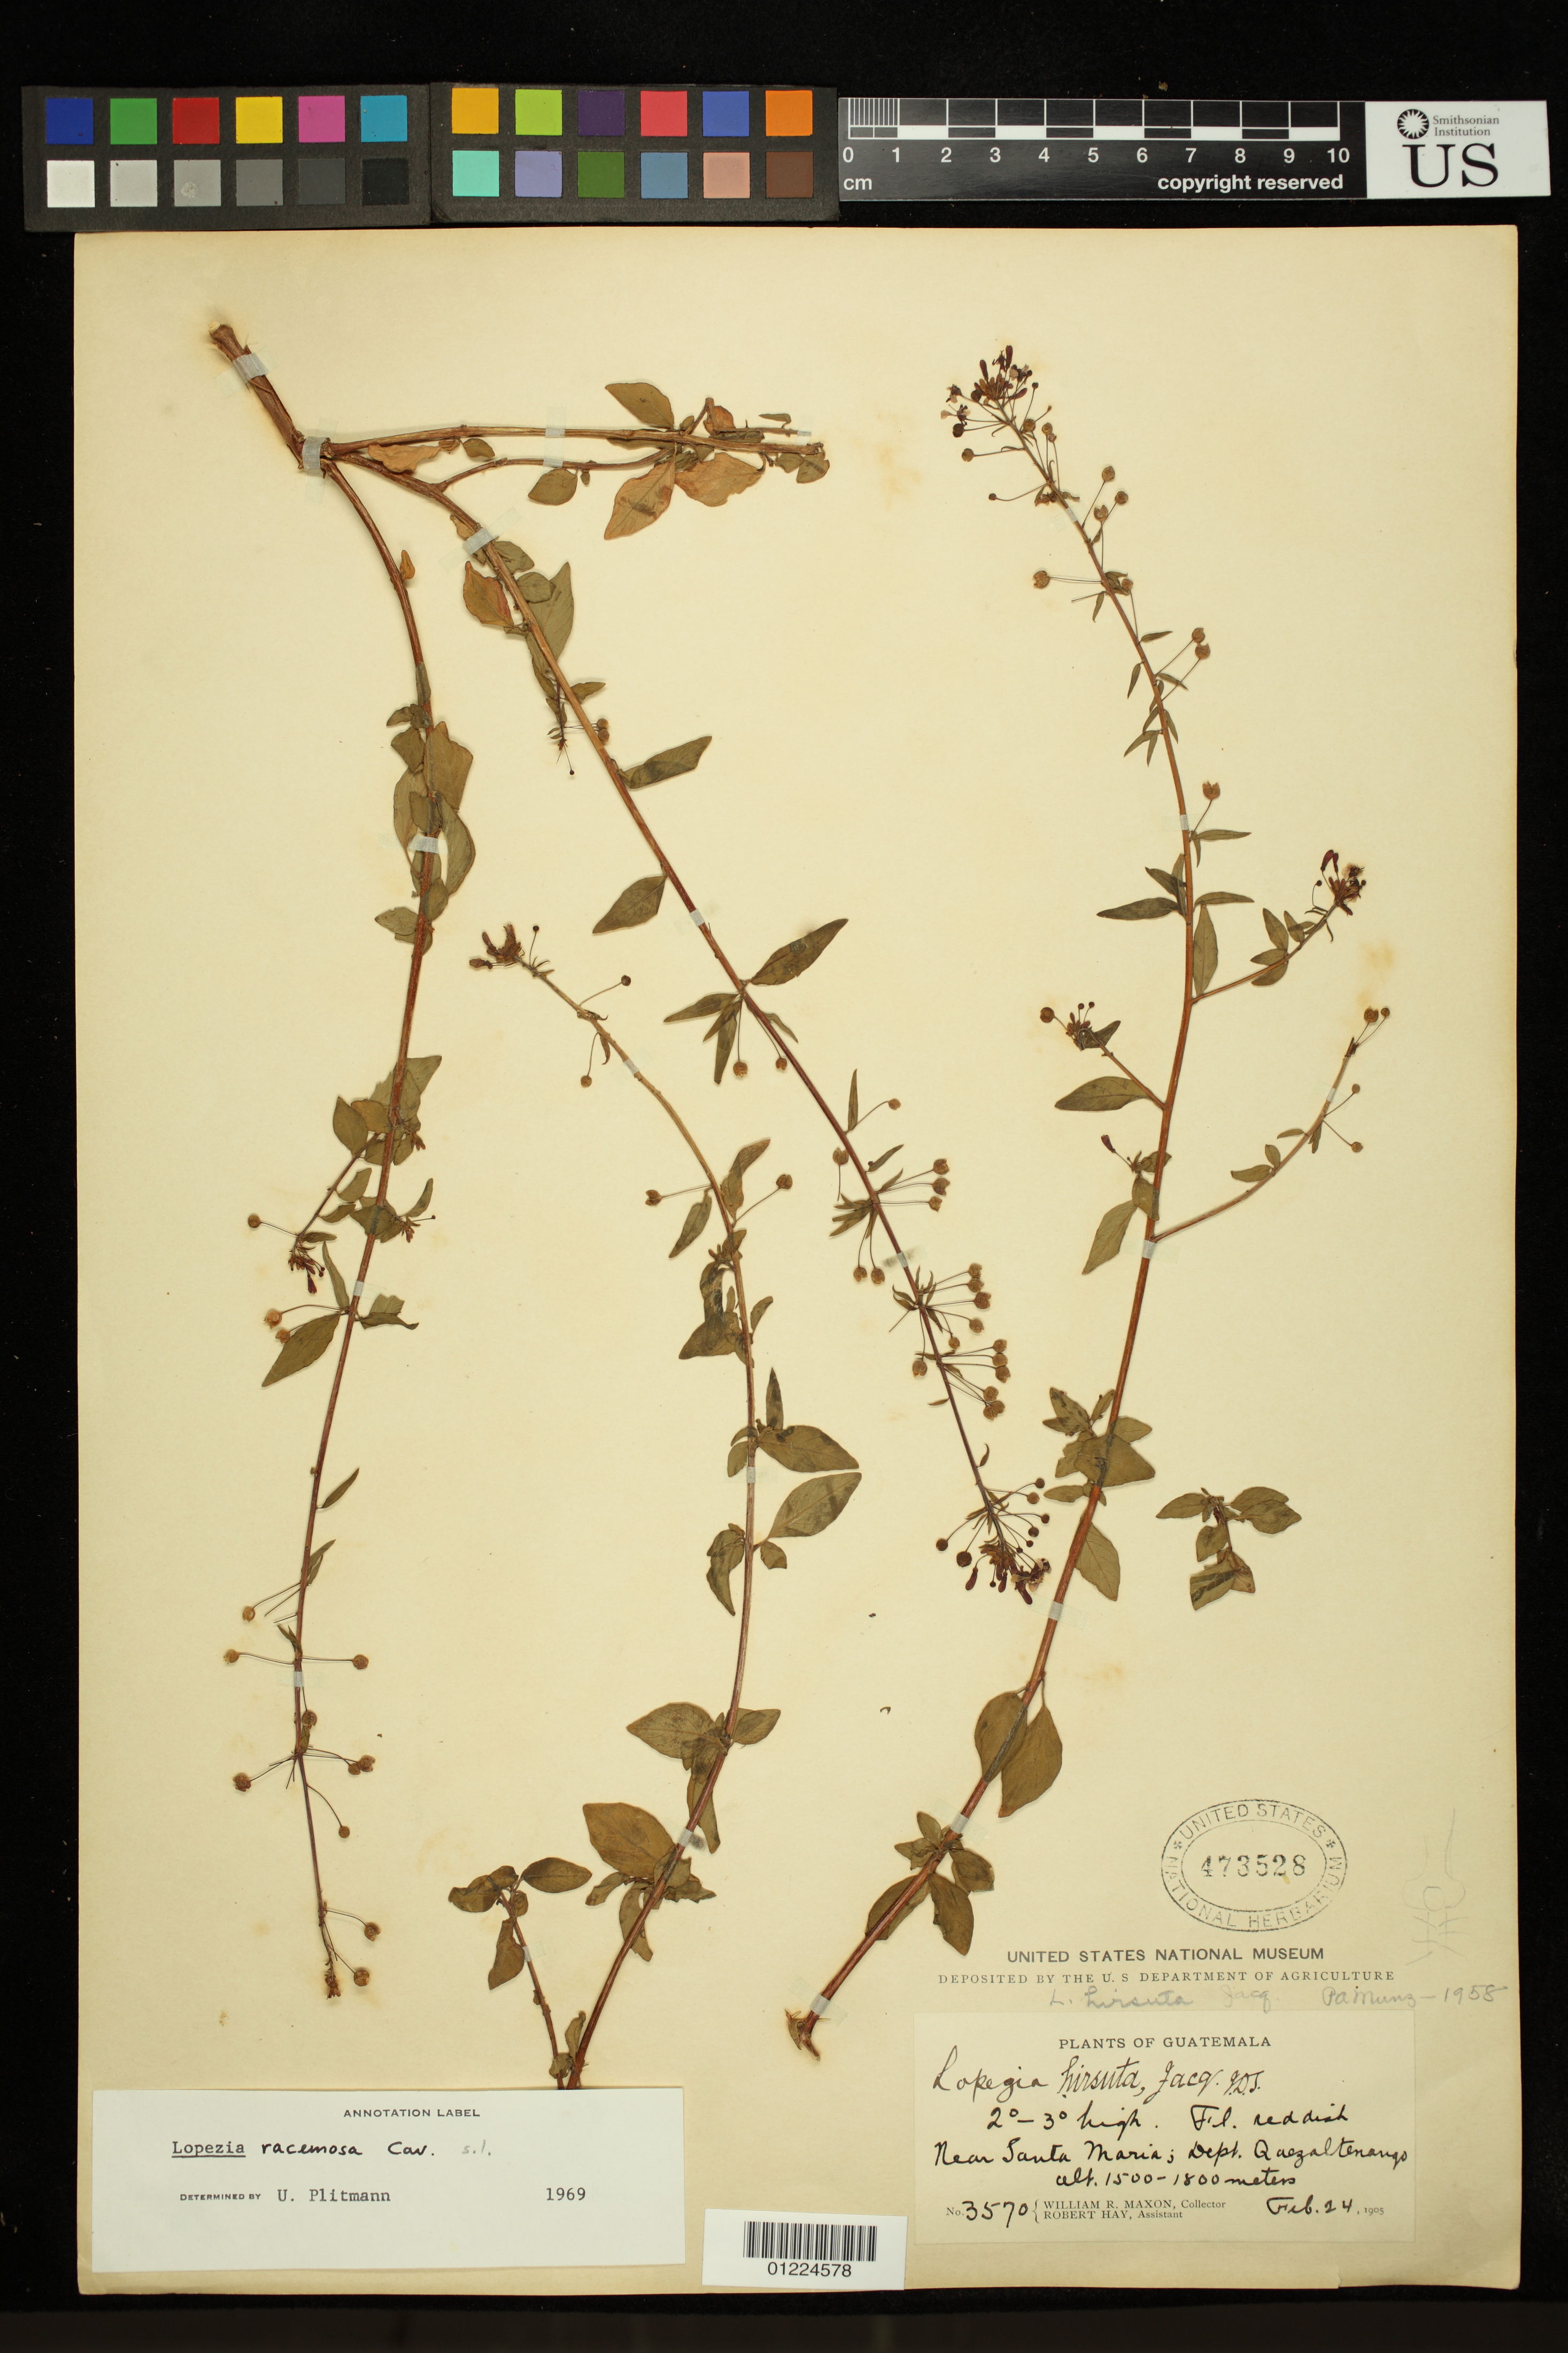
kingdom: Plantae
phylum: Tracheophyta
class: Magnoliopsida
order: Myrtales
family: Onagraceae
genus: Lopezia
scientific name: Lopezia racemosa subsp. racemosa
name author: Cav.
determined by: Wagner, W. L., (BOT), Smithsonian Institution - National Museum of Natural History (UNITED STATES)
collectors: W. R. Maxon & R. Hay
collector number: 3570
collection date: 1905-02-24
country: Guatemala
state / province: Quetzaltenango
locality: near Santa Maria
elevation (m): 1500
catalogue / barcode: US 473528